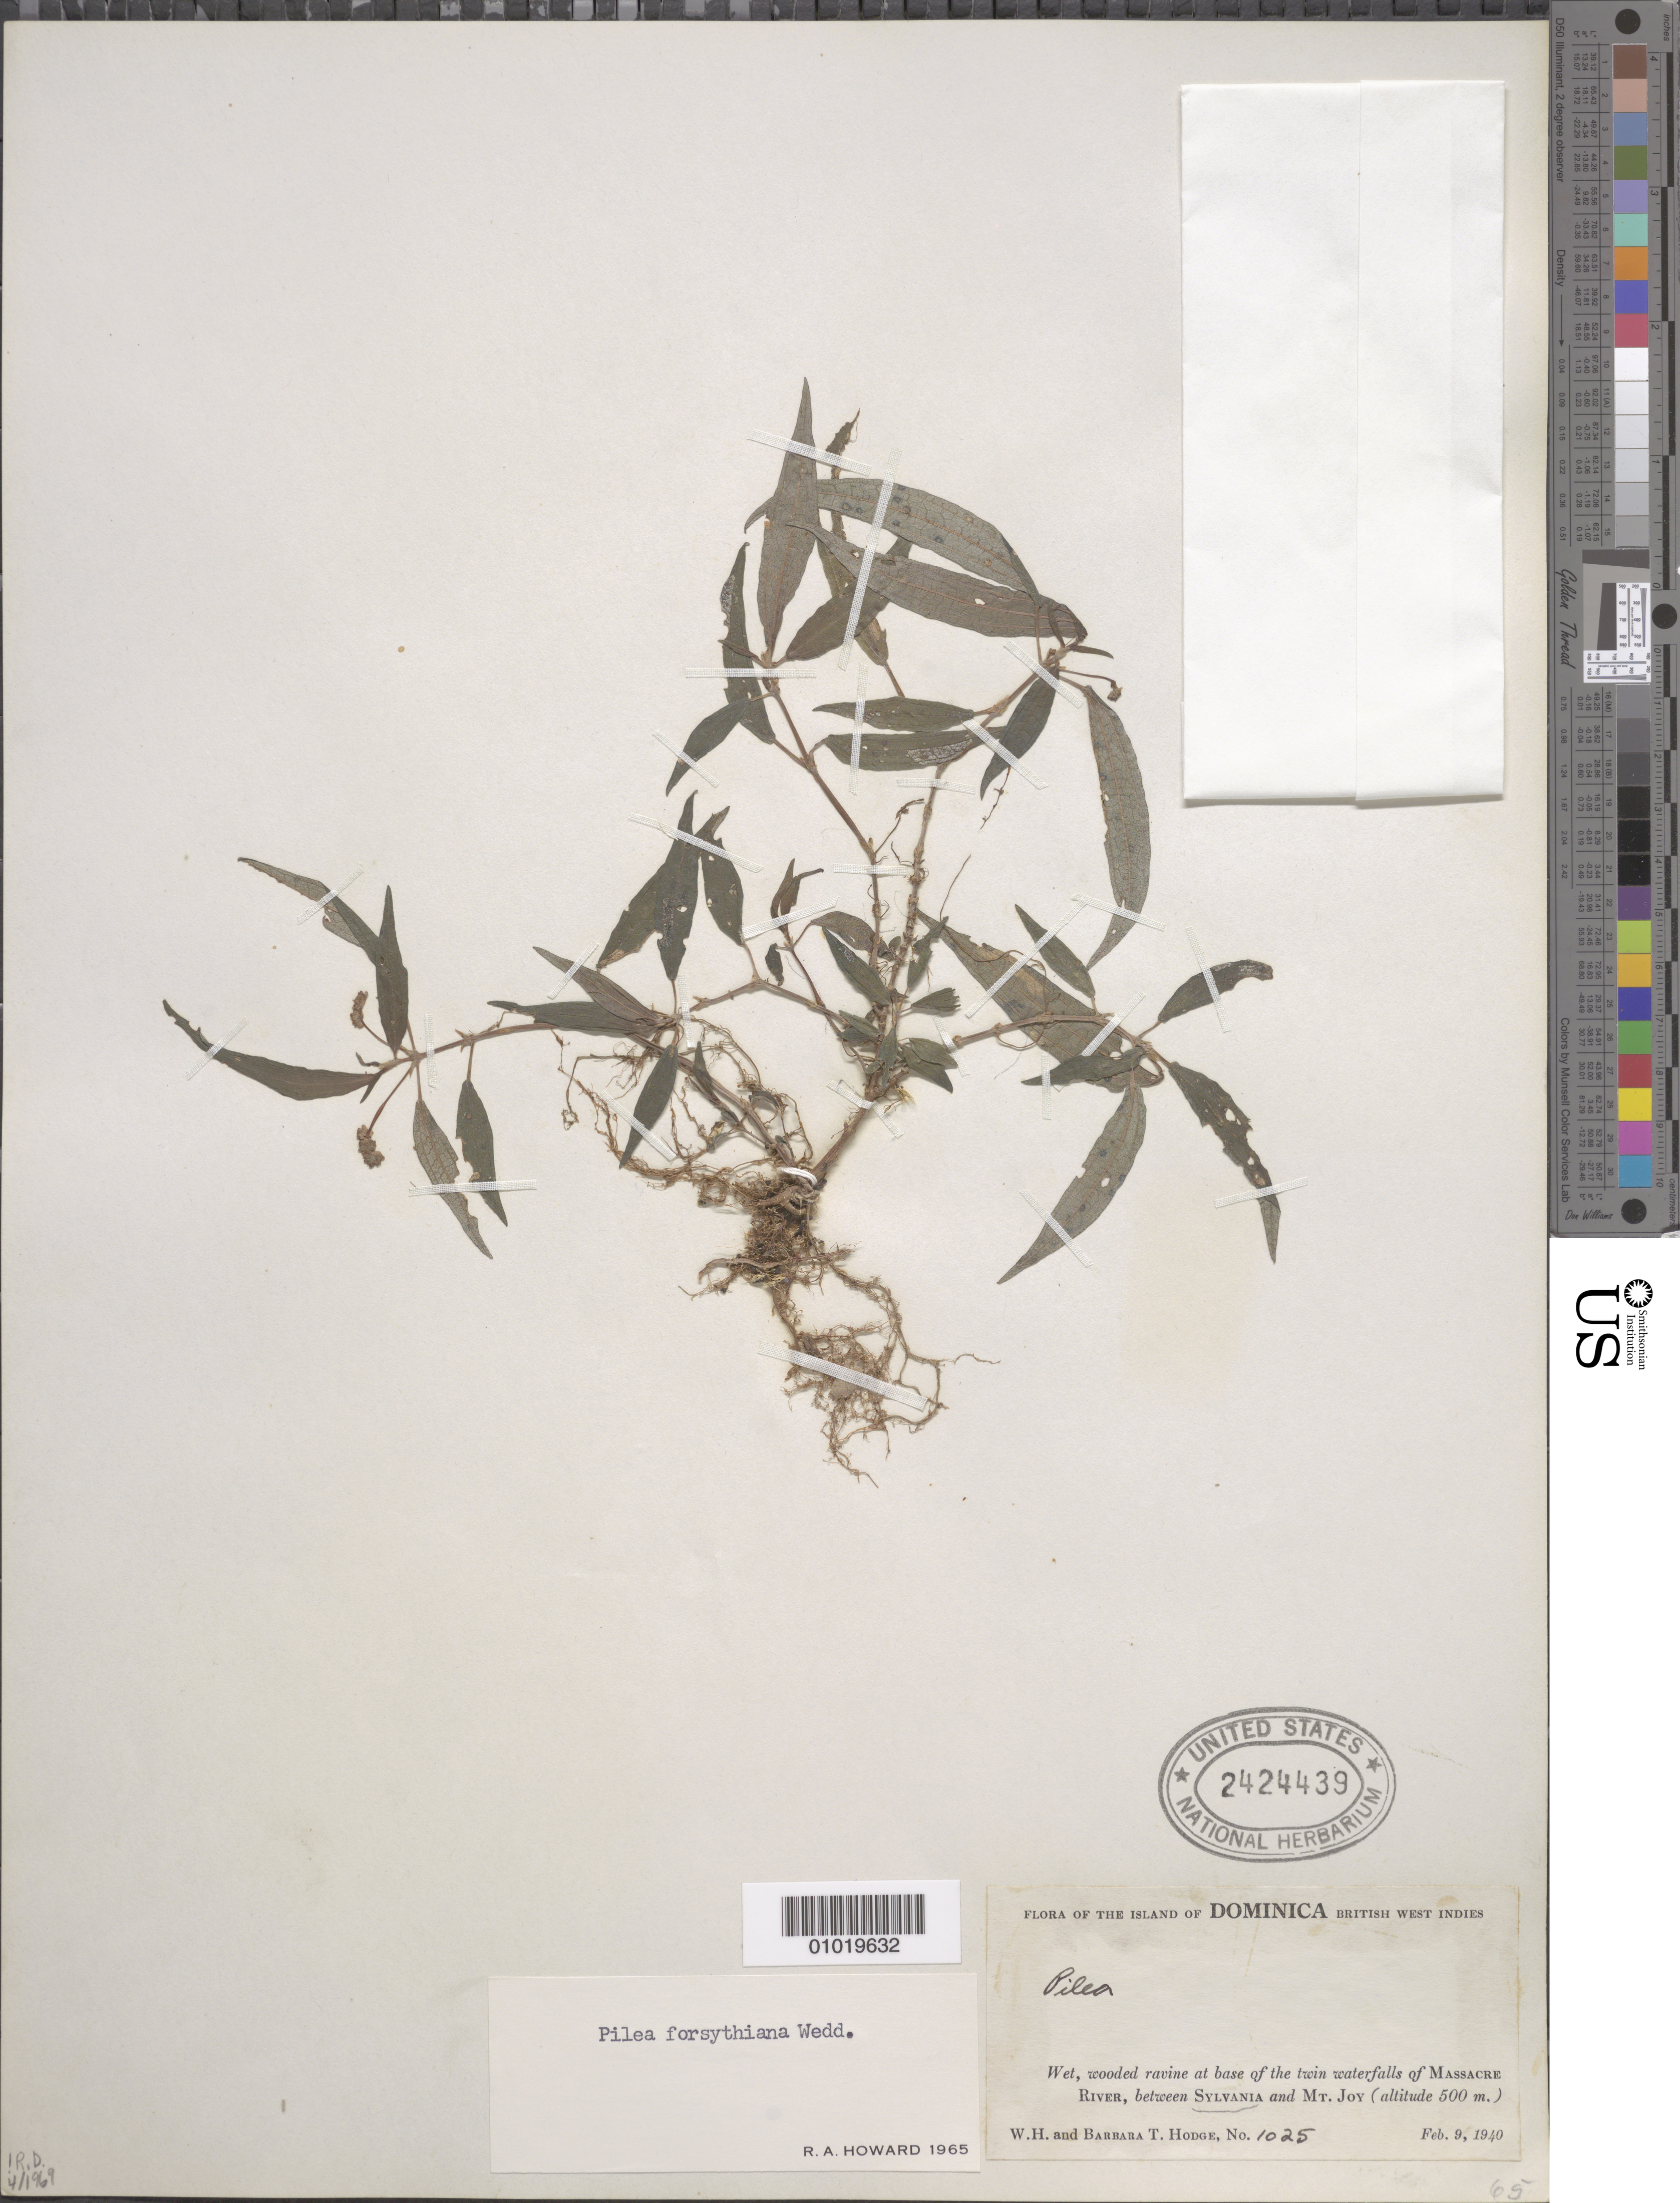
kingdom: Plantae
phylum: Tracheophyta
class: Magnoliopsida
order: Rosales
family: Urticaceae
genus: Pilea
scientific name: Pilea forsythiana var. forsythiana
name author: Wedd.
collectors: W. Hodge & B. Hodge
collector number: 1025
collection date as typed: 09 Feb 1940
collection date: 1940-02-09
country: Dominica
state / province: St. Paul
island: Dominica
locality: Wet, wooded ravine at base of the twin waterfalls of Massacre River, between Sylvania and Mt, Joy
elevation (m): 500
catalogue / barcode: US 2424439